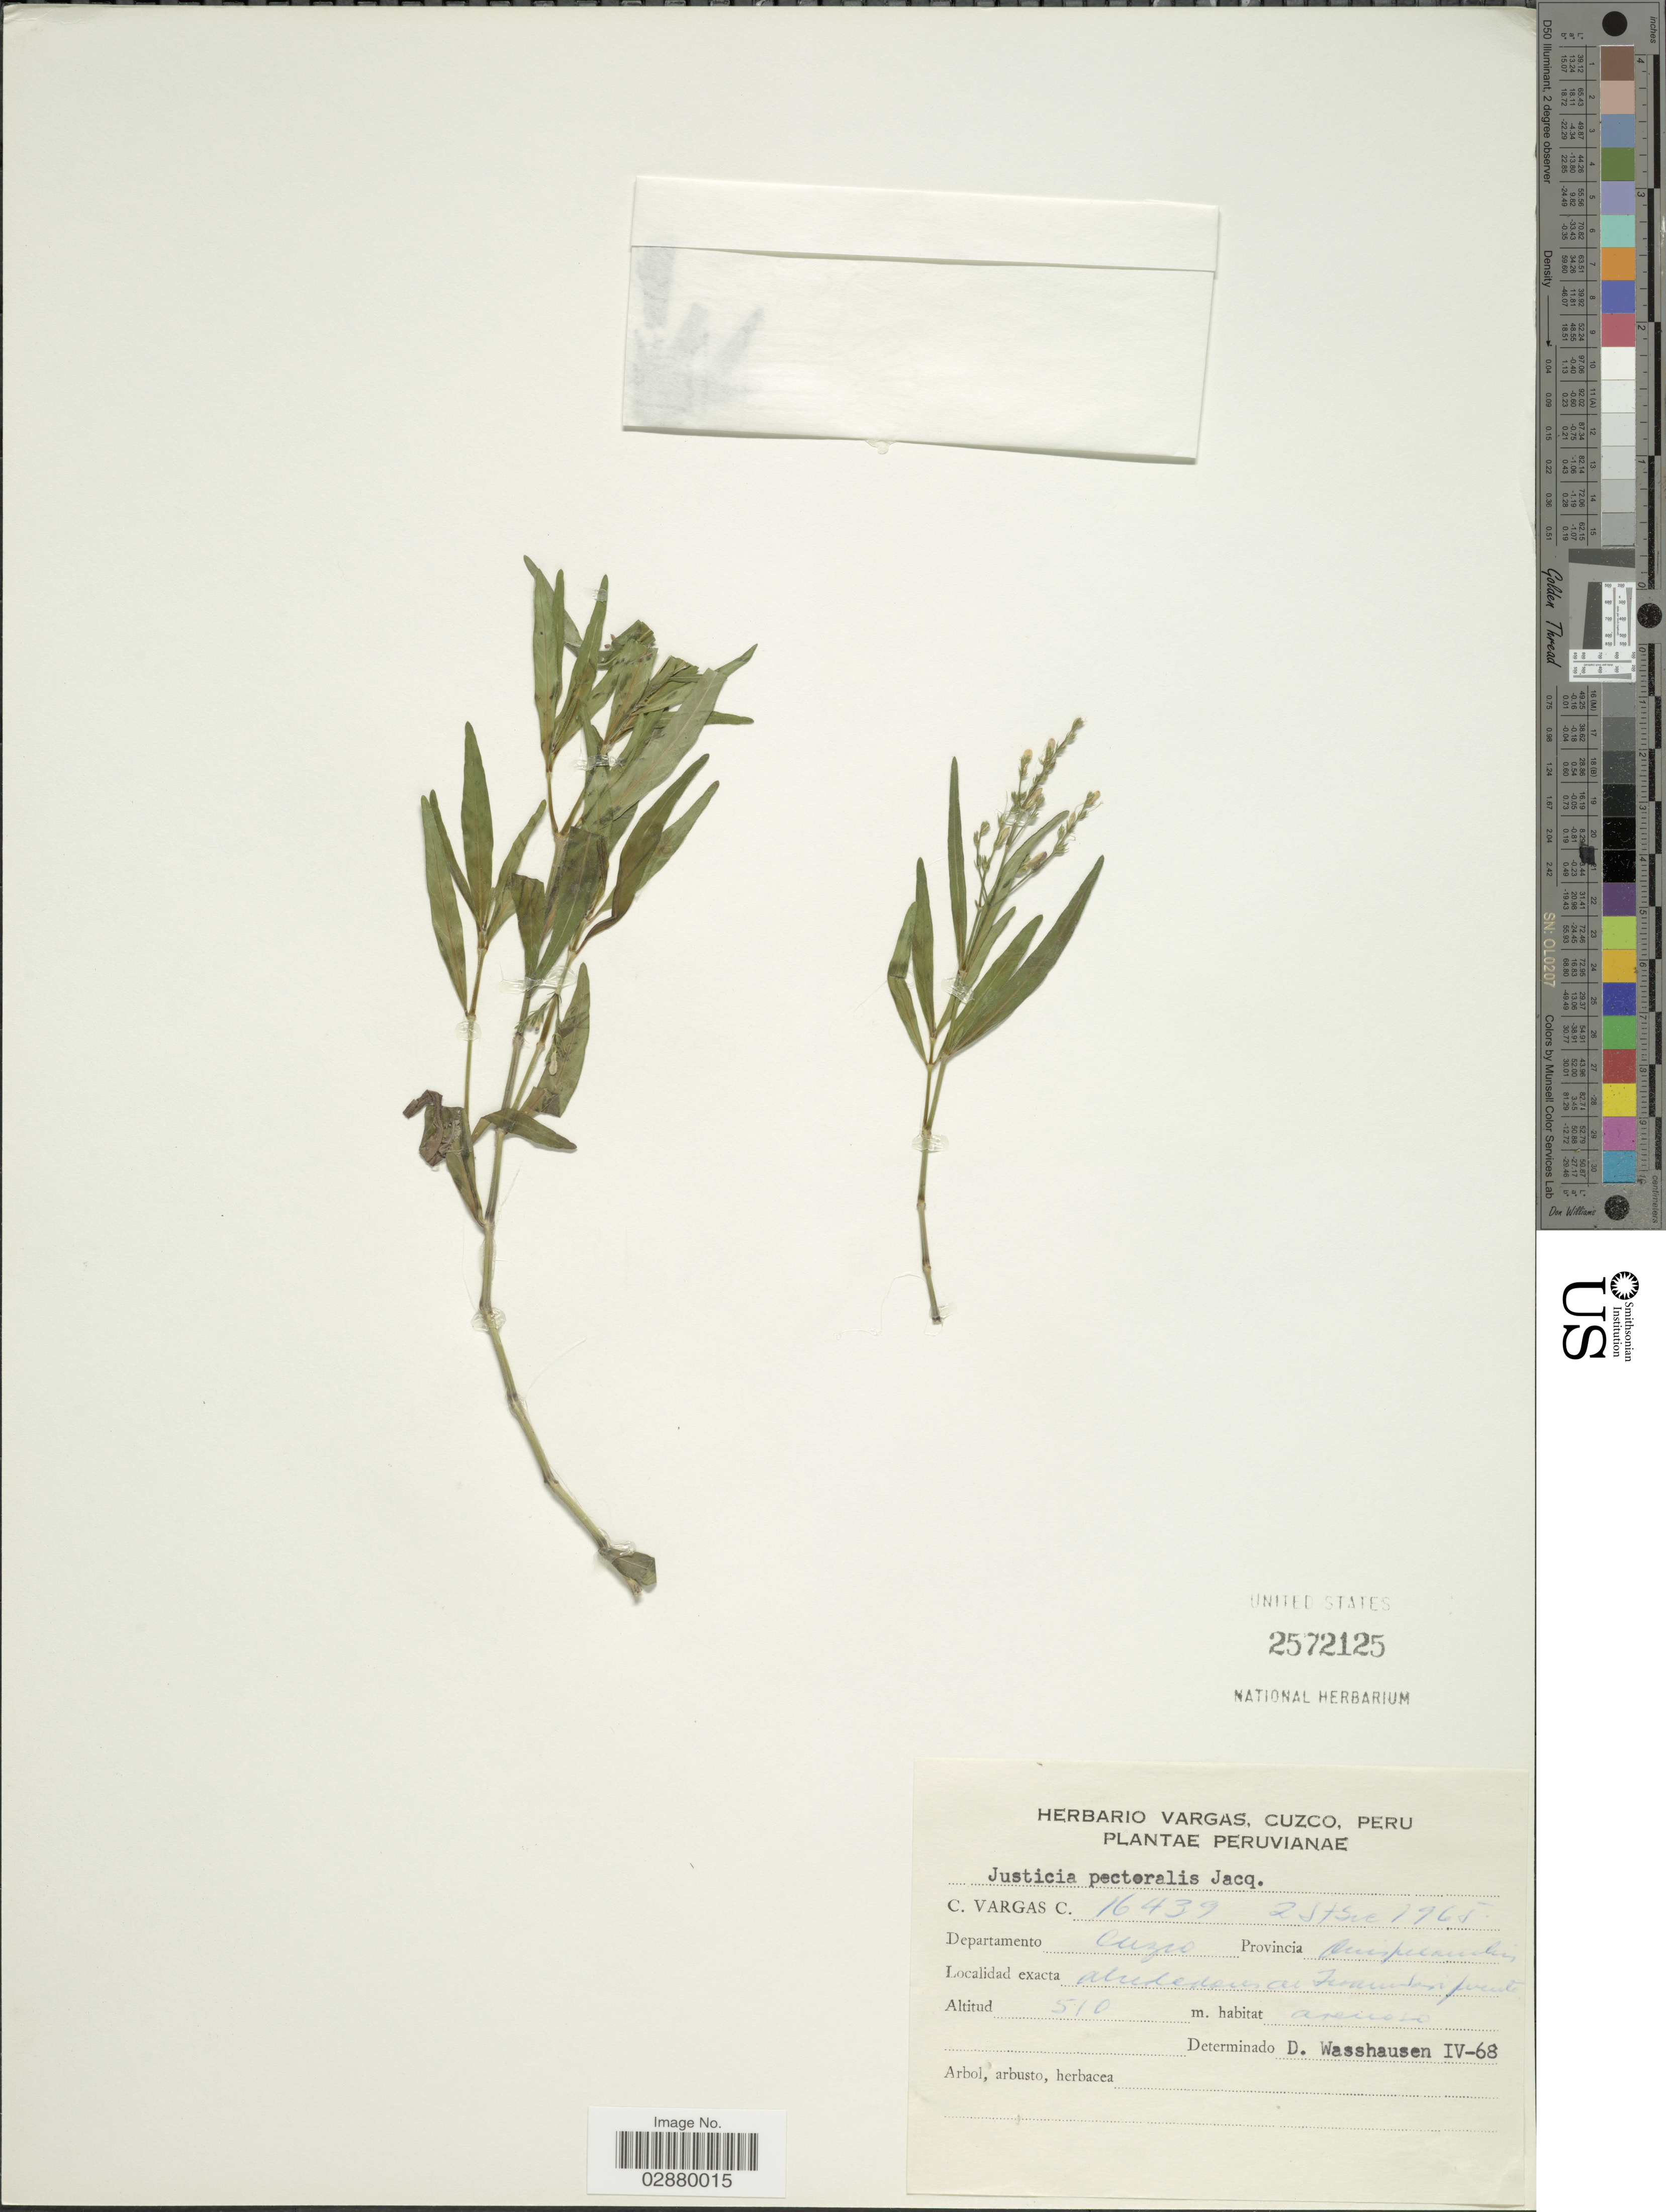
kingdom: Plantae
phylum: Tracheophyta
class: Magnoliopsida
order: Lamiales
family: Acanthaceae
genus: Justicia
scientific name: Justicia pectoralis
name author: Jacq.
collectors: C. Vargas Calderón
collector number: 16439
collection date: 1965-09-02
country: Peru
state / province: Cusco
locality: Departamento Cuzco. Provincia Quispicanchis. Alrededores de Inambari puente.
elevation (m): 510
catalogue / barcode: US 2572125